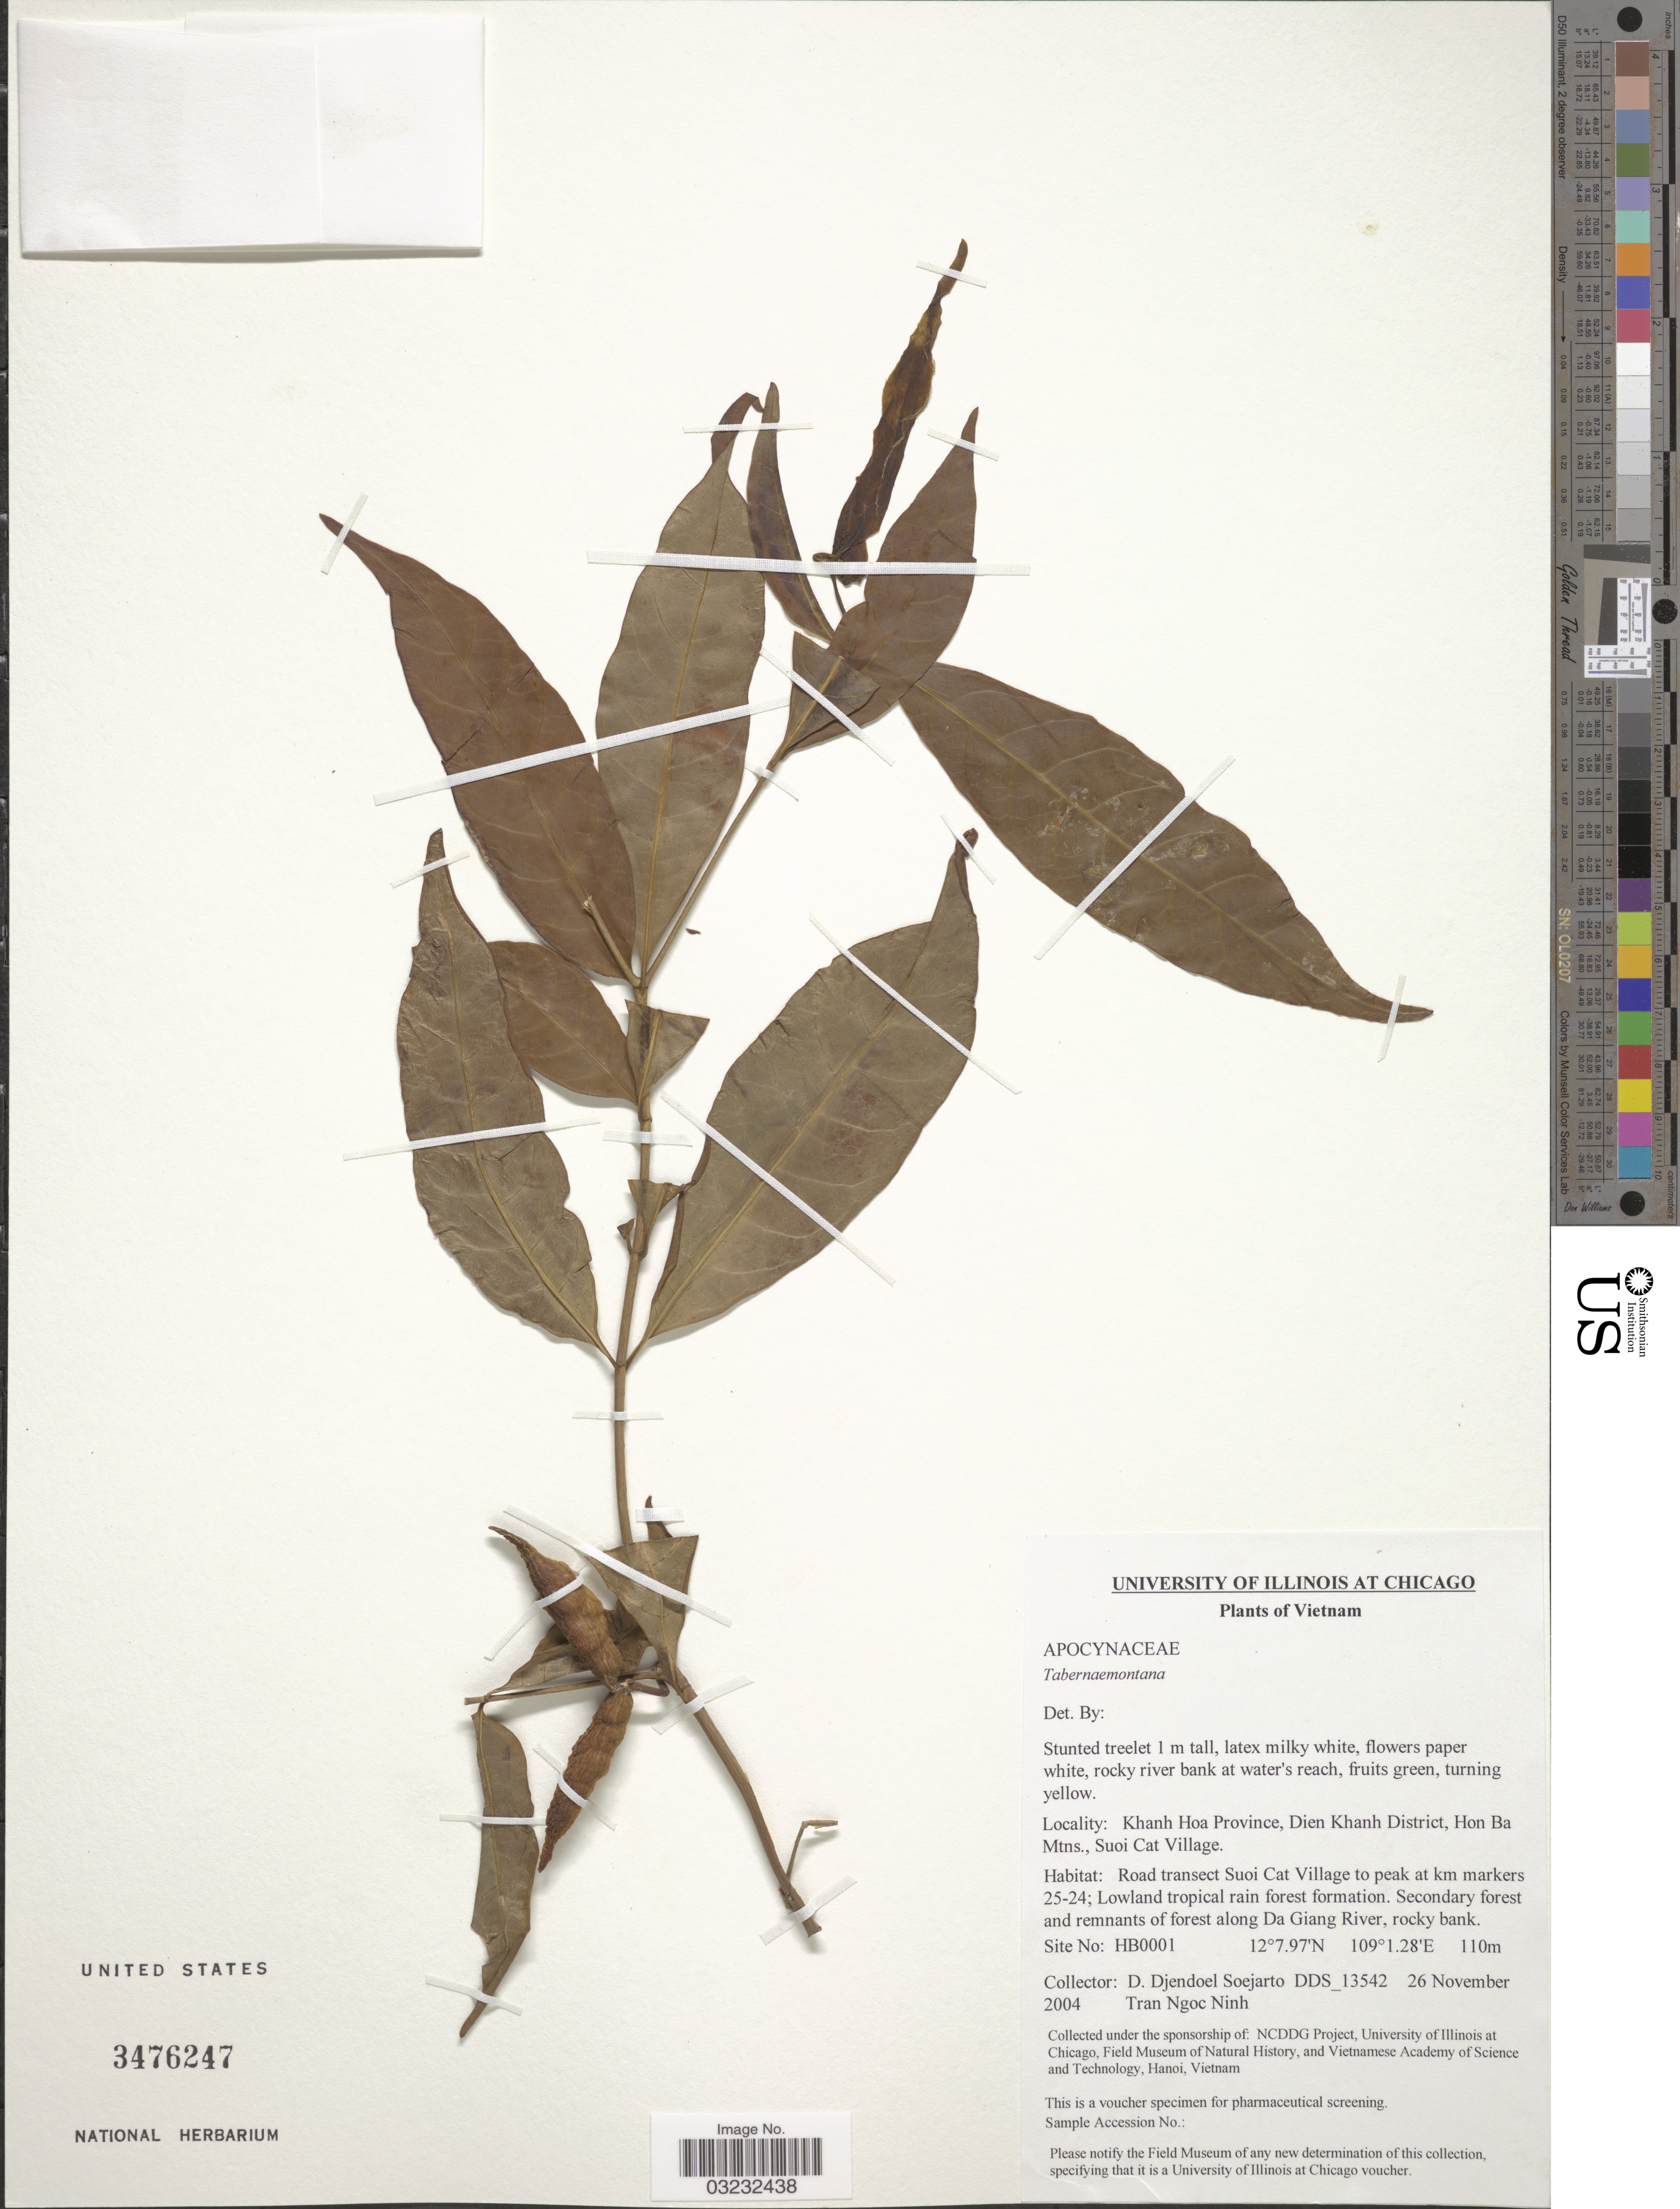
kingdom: Plantae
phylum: Tracheophyta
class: Magnoliopsida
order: Gentianales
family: Apocynaceae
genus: Tabernaemontana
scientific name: Tabernaemontana sp.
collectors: D. D. Soejarto & T. N. Ninh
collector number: DDS_13542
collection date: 2004-11-26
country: Vietnam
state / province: Khanh Hoa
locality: Khahn Hoa Province, Dien Khanh District, Hon Ba Mtns., Suoi Cat Village. Road transect Suoi Cat Village to peak at km markers 25-24; Lowland tropical rain forest formation. Secondary forest and remnants of forest along Da Giang River, rocky bank.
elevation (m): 110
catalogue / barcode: US 3476247